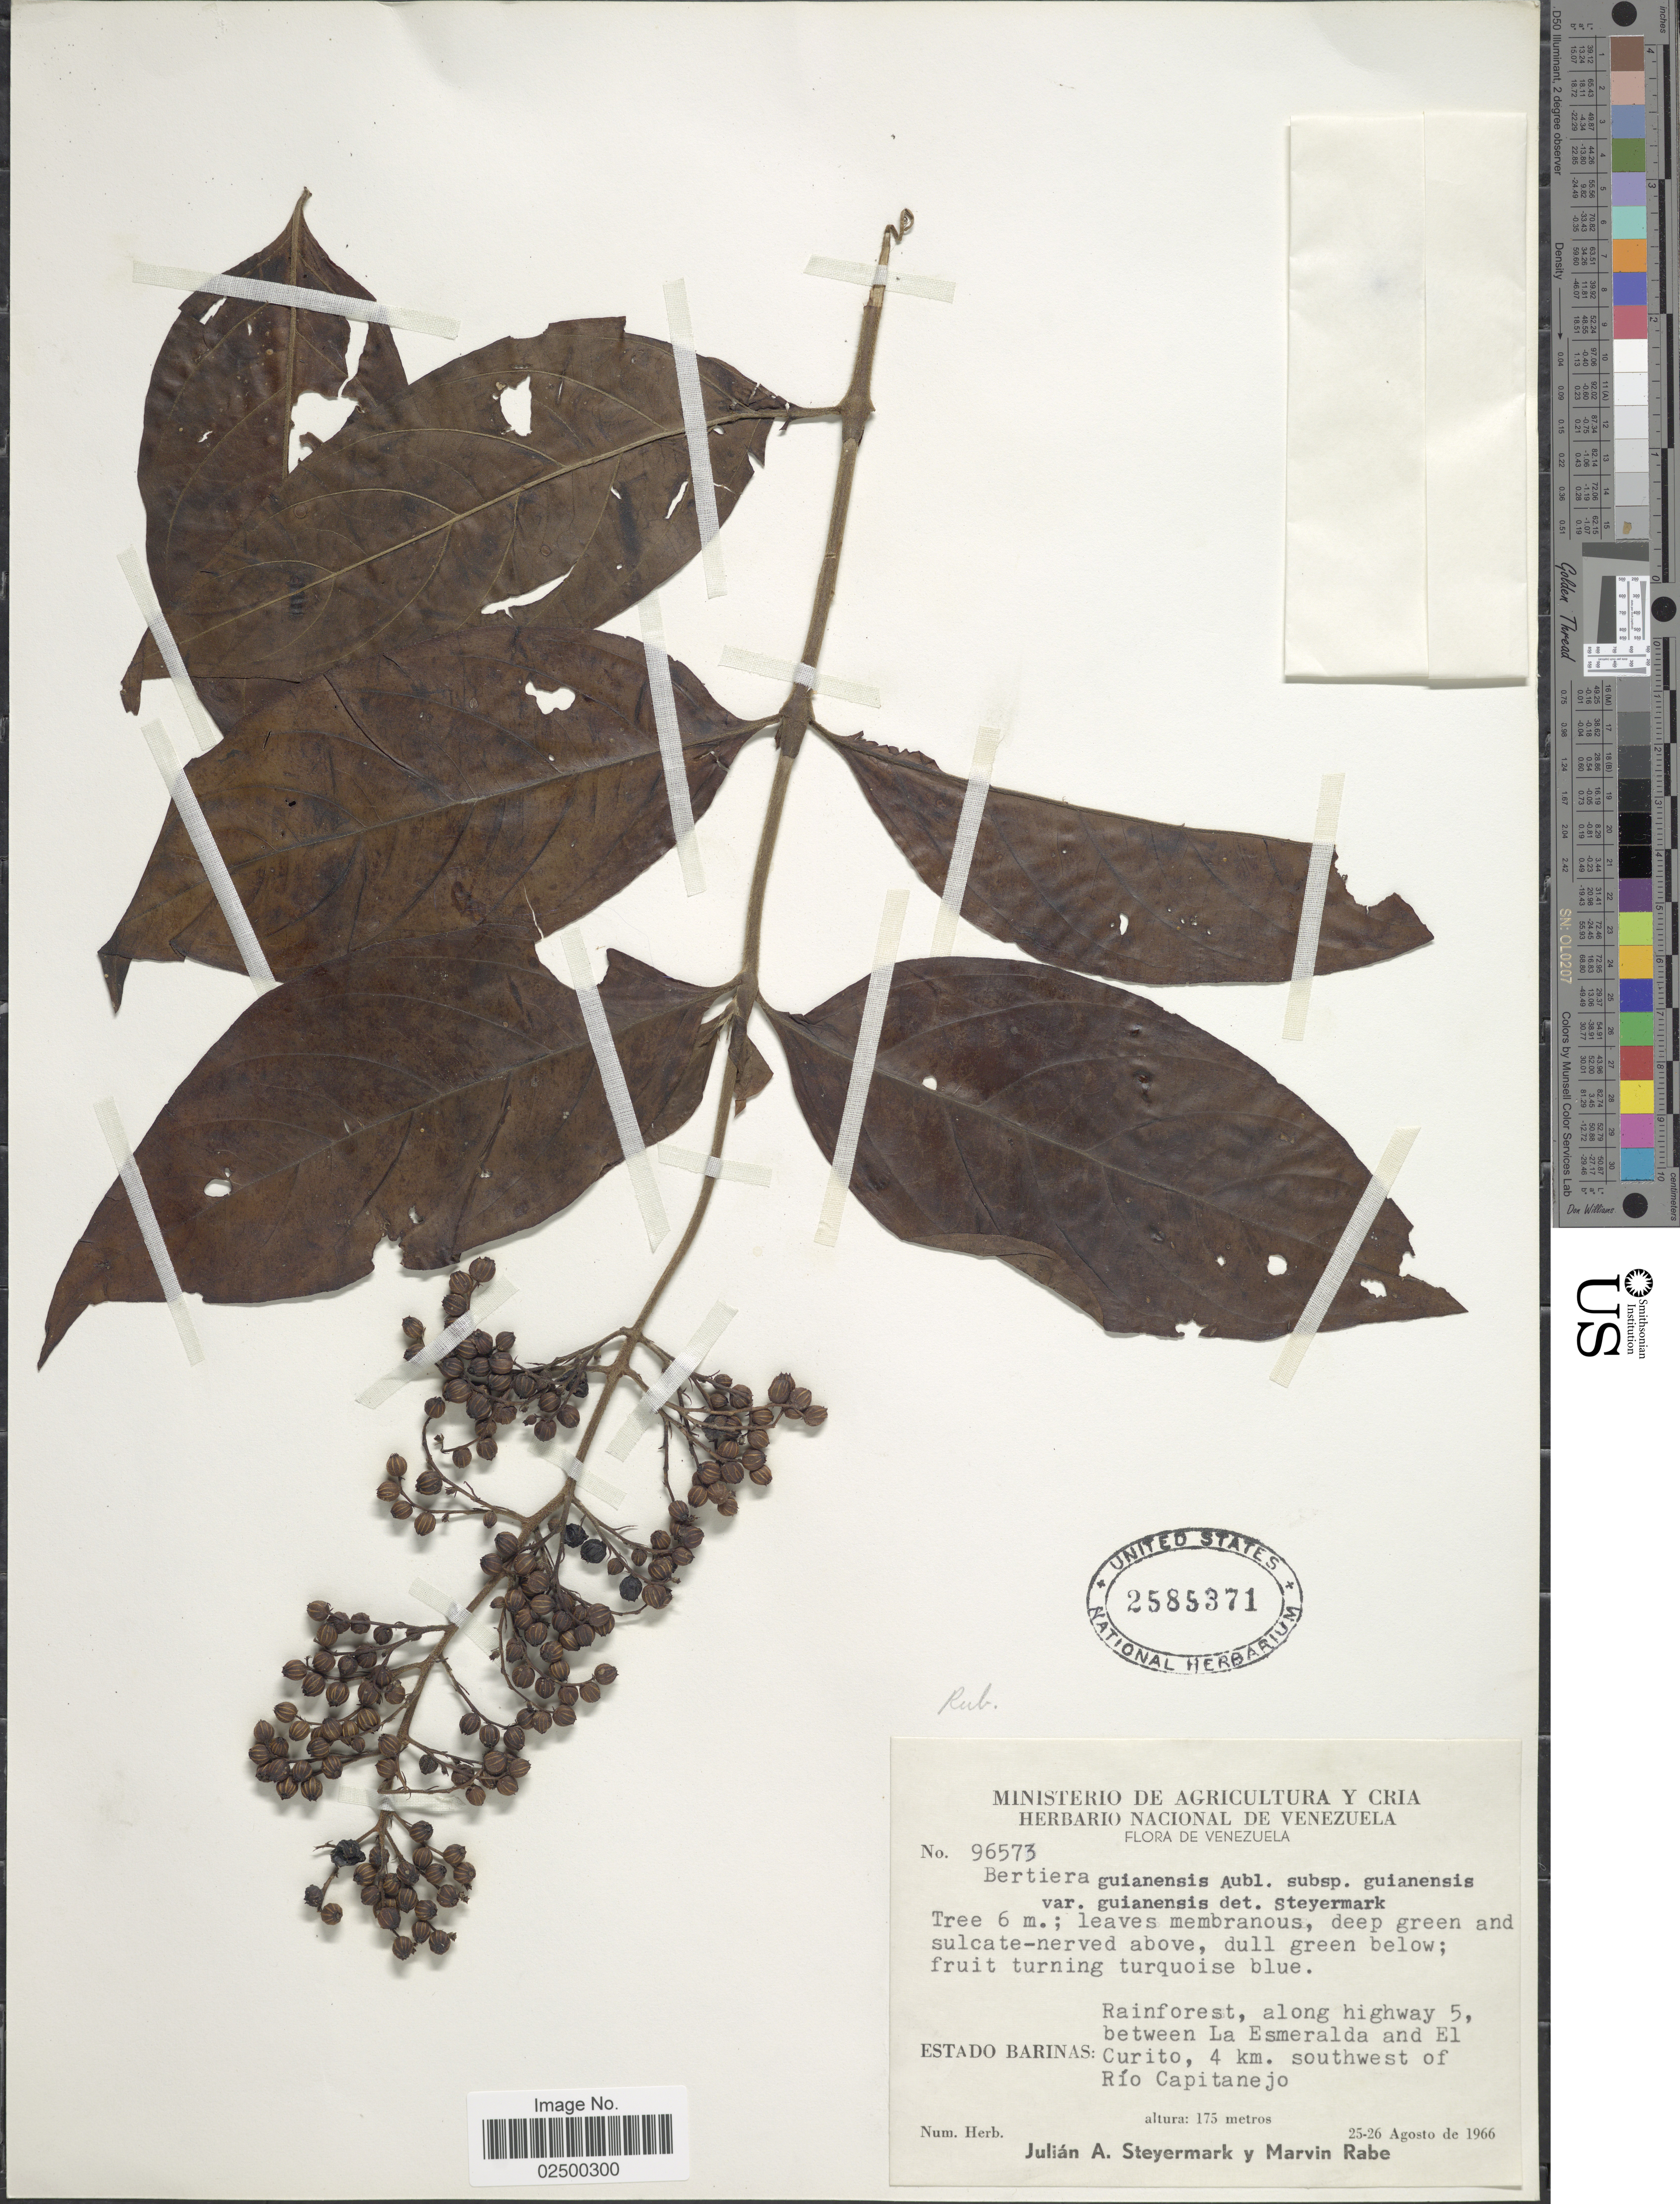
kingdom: Plantae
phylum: Tracheophyta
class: Magnoliopsida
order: Gentianales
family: Rubiaceae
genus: Bertiera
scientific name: Bertiera guianensis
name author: Aubl.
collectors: J. Steyermark & M. Rabe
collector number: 96573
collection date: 1966-08-25/1966-08-26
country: Venezuela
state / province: Barinas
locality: Rainforest, along highway 5, between La Esmeralda and El Curito, 4 km. southwest of Rio Capitanejo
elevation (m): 175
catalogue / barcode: US 2585371